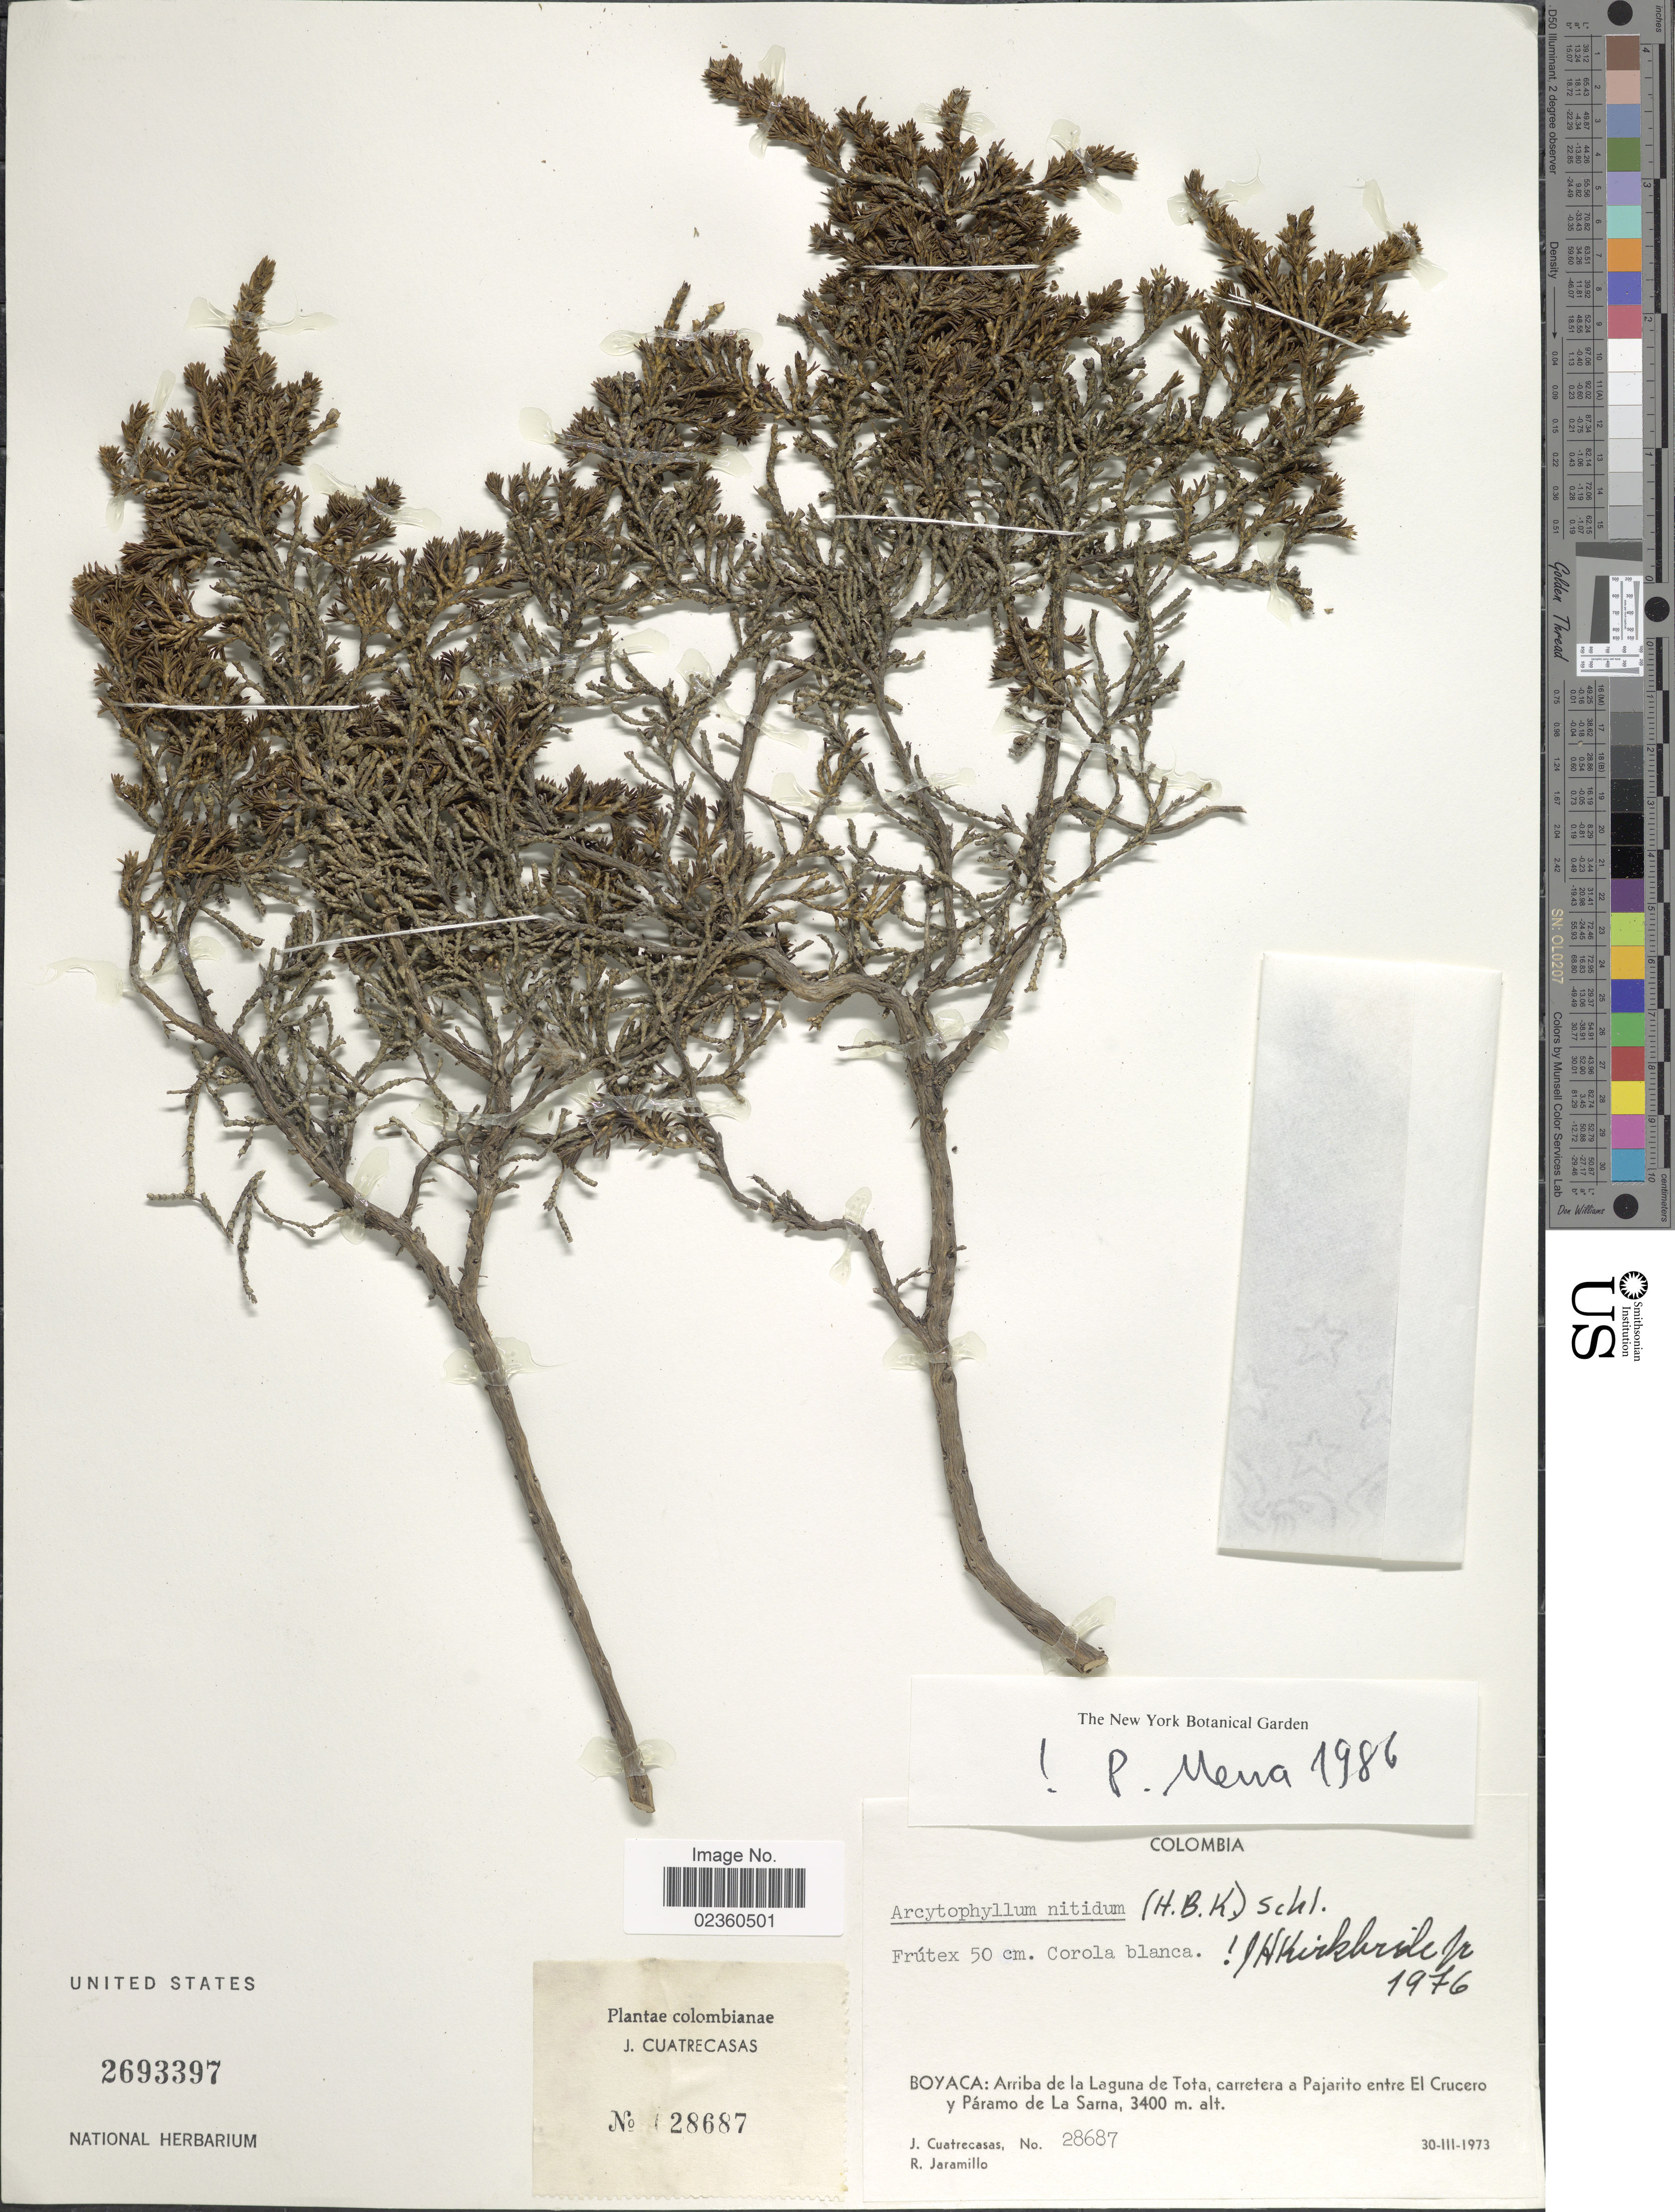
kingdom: Plantae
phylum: Tracheophyta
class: Magnoliopsida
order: Gentianales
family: Rubiaceae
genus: Arcytophyllum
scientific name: Arcytophyllum nitidum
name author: (Kunth) Schltdl.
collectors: J. Cuatrecasas & R. Jaramillo M.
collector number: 28687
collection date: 1973-03-30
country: Colombia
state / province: Boyacá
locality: Arriba de la Laguna de Tota, carretera a Pajarito entre El crucero y Páramo de La Sarna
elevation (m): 3400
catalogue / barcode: US 2693397